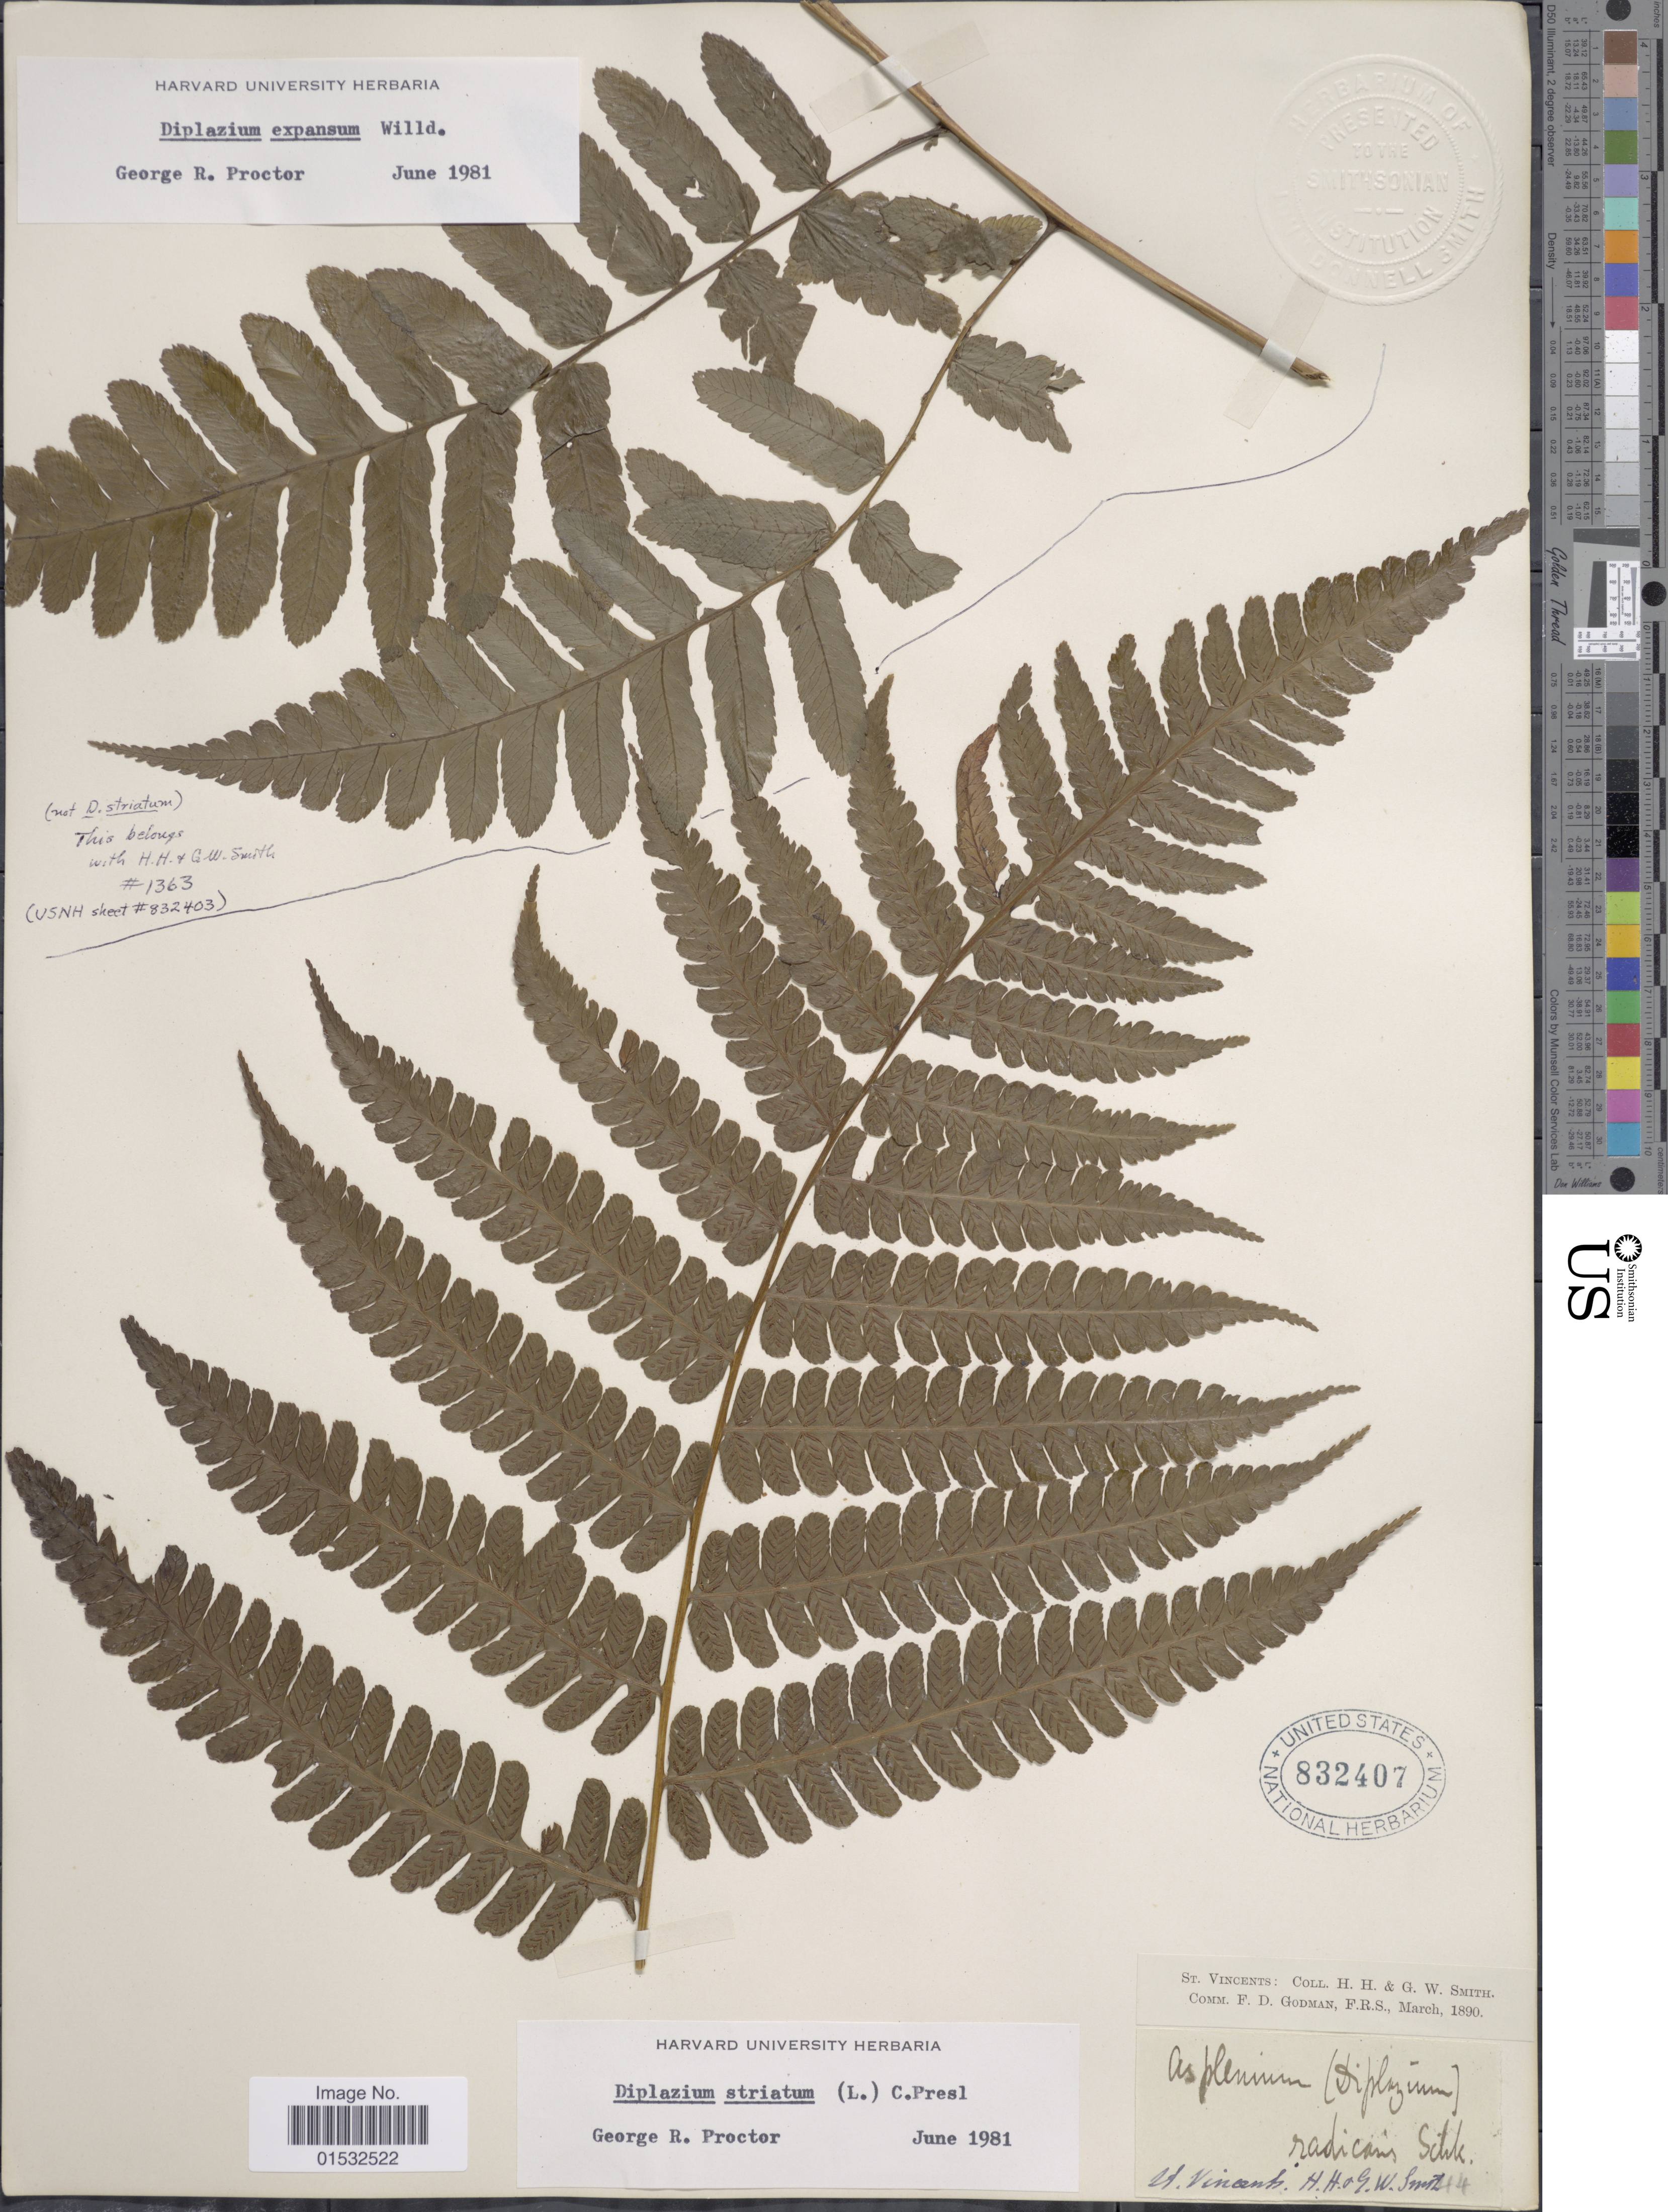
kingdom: Plantae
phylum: Tracheophyta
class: Polypodiopsida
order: Polypodiales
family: Athyriaceae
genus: Diplazium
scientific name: Diplazium striatum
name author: (L.) C. Presl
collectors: H. H. Smith & G. Smith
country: St. Vincent - Grenadines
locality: St. Vincents.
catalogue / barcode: US 832407